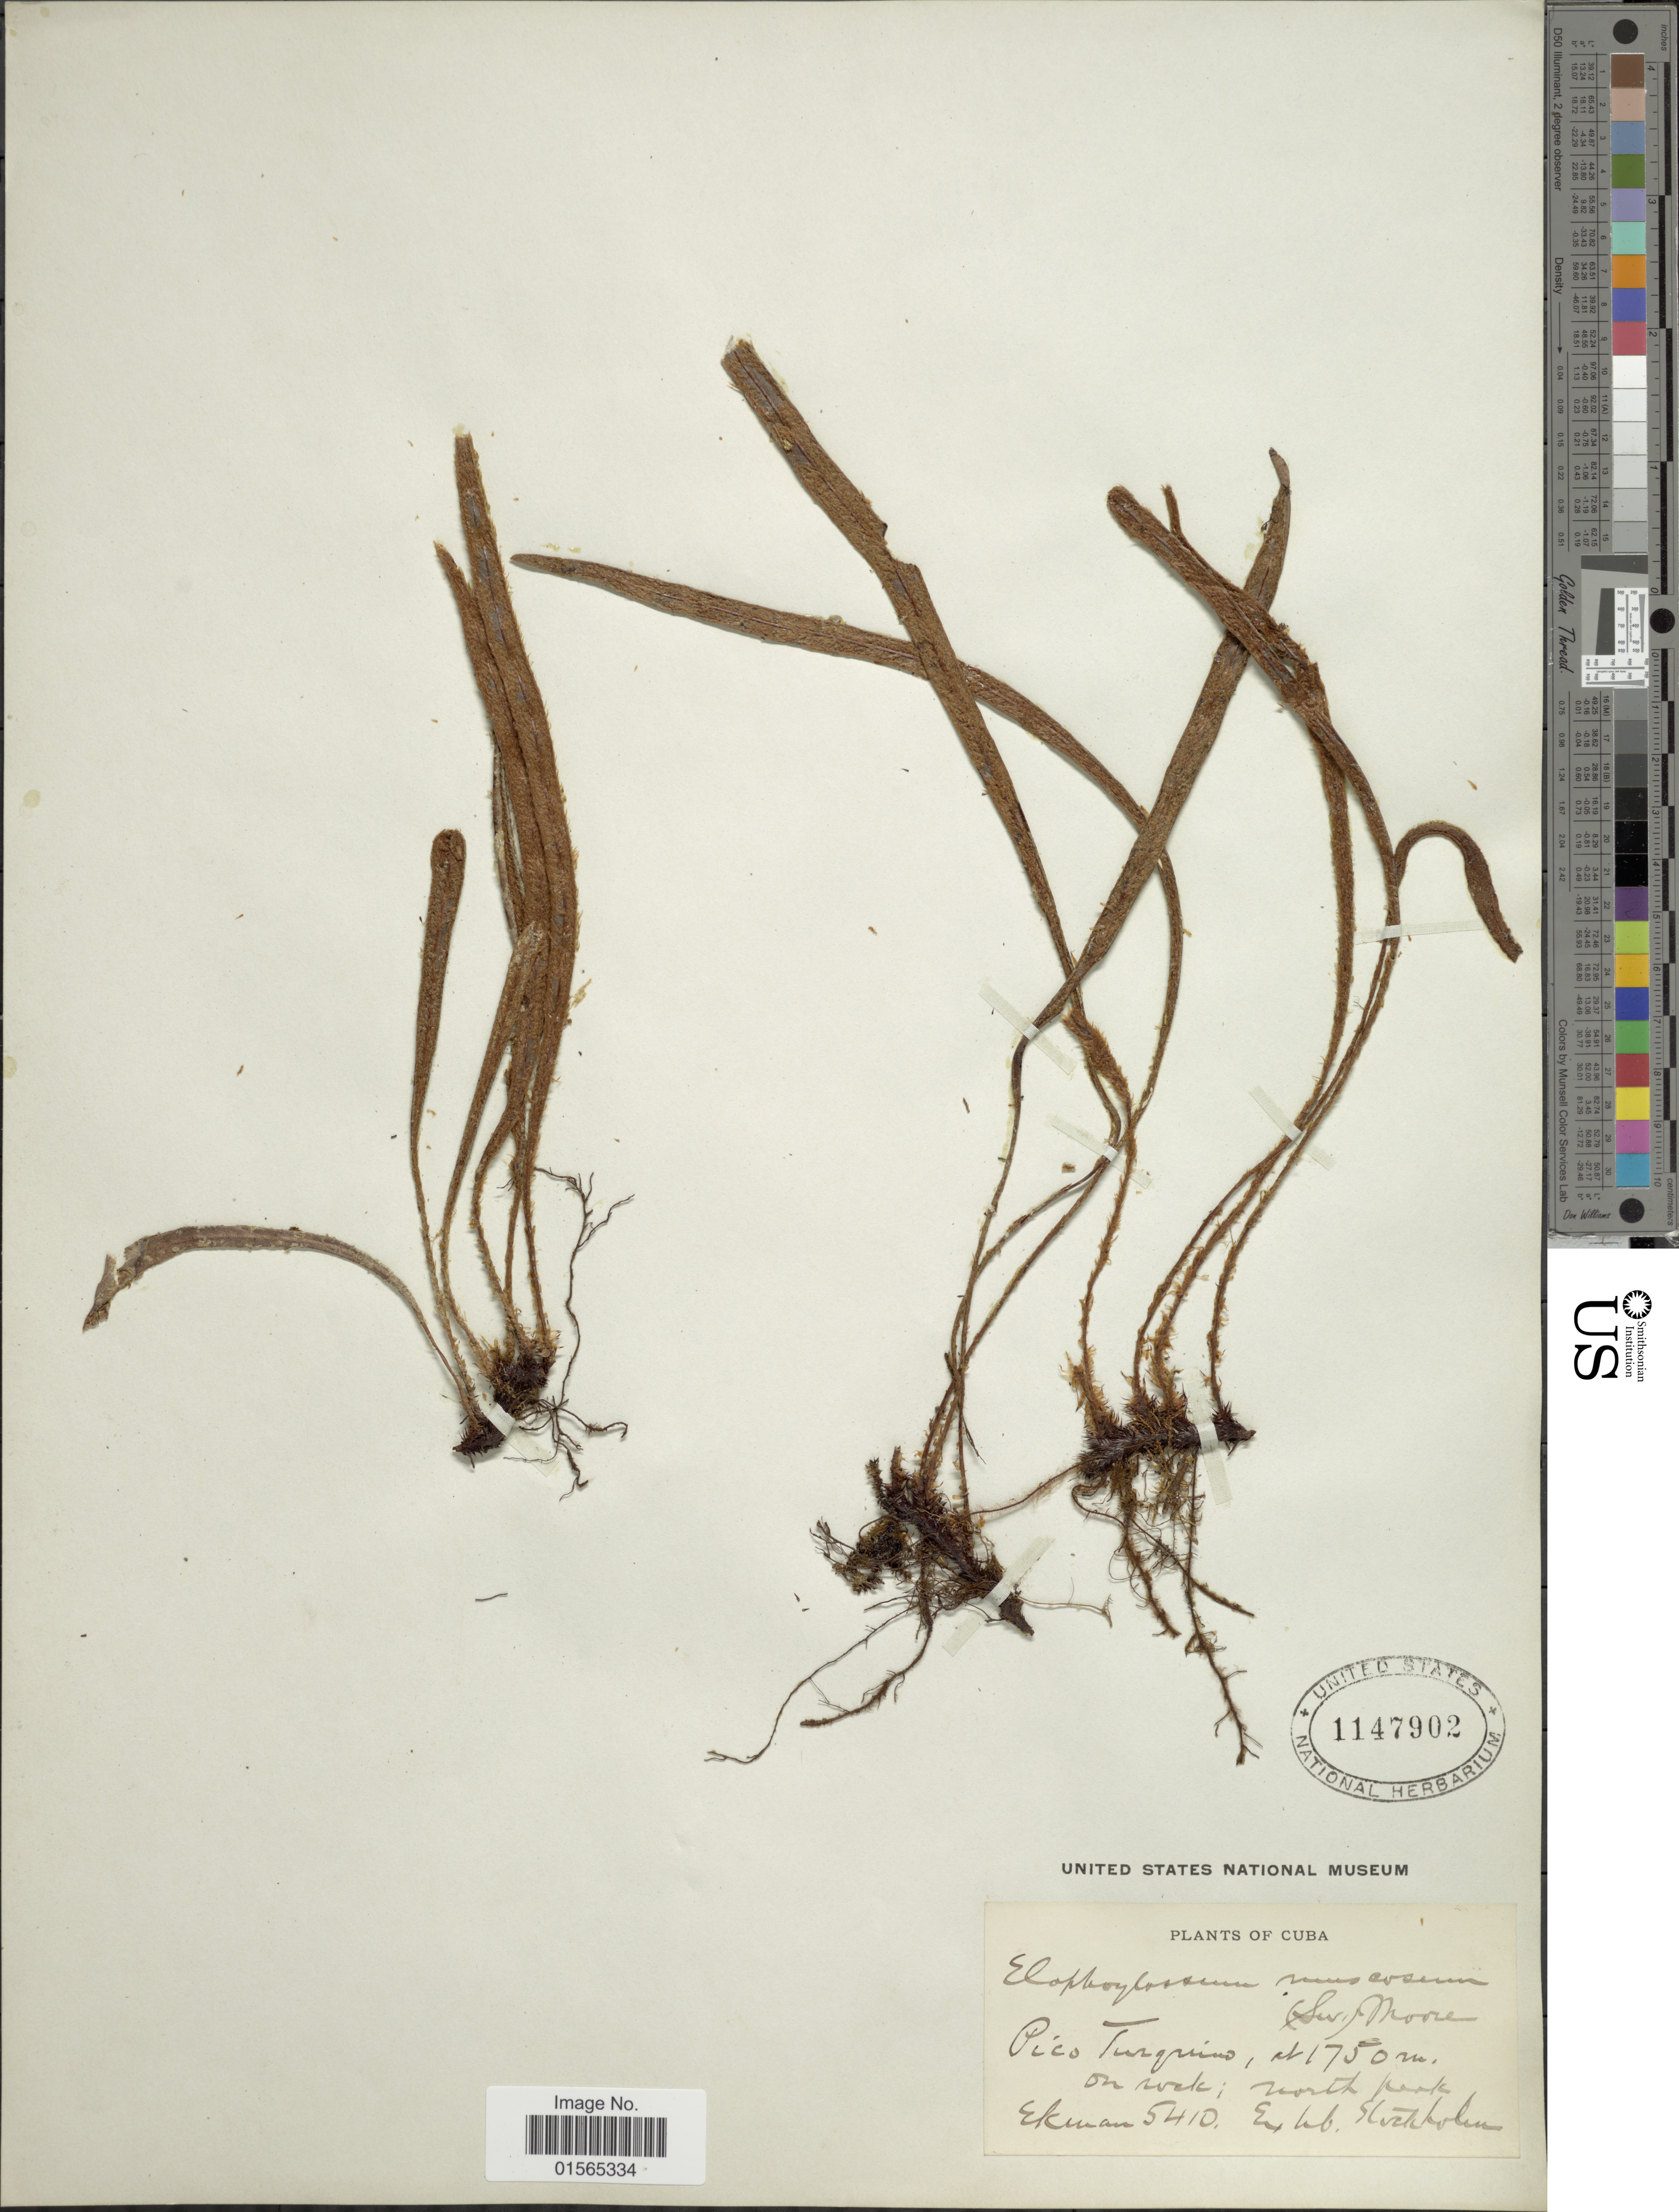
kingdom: Plantae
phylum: Tracheophyta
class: Polypodiopsida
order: Polypodiales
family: Dryopteridaceae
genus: Elaphoglossum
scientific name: Elaphoglossum eggersii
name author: (Baker) Christ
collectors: Ekmann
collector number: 5410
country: Cuba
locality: Pico Turquino, on rock; north peak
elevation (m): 1750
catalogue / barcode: US 1147902